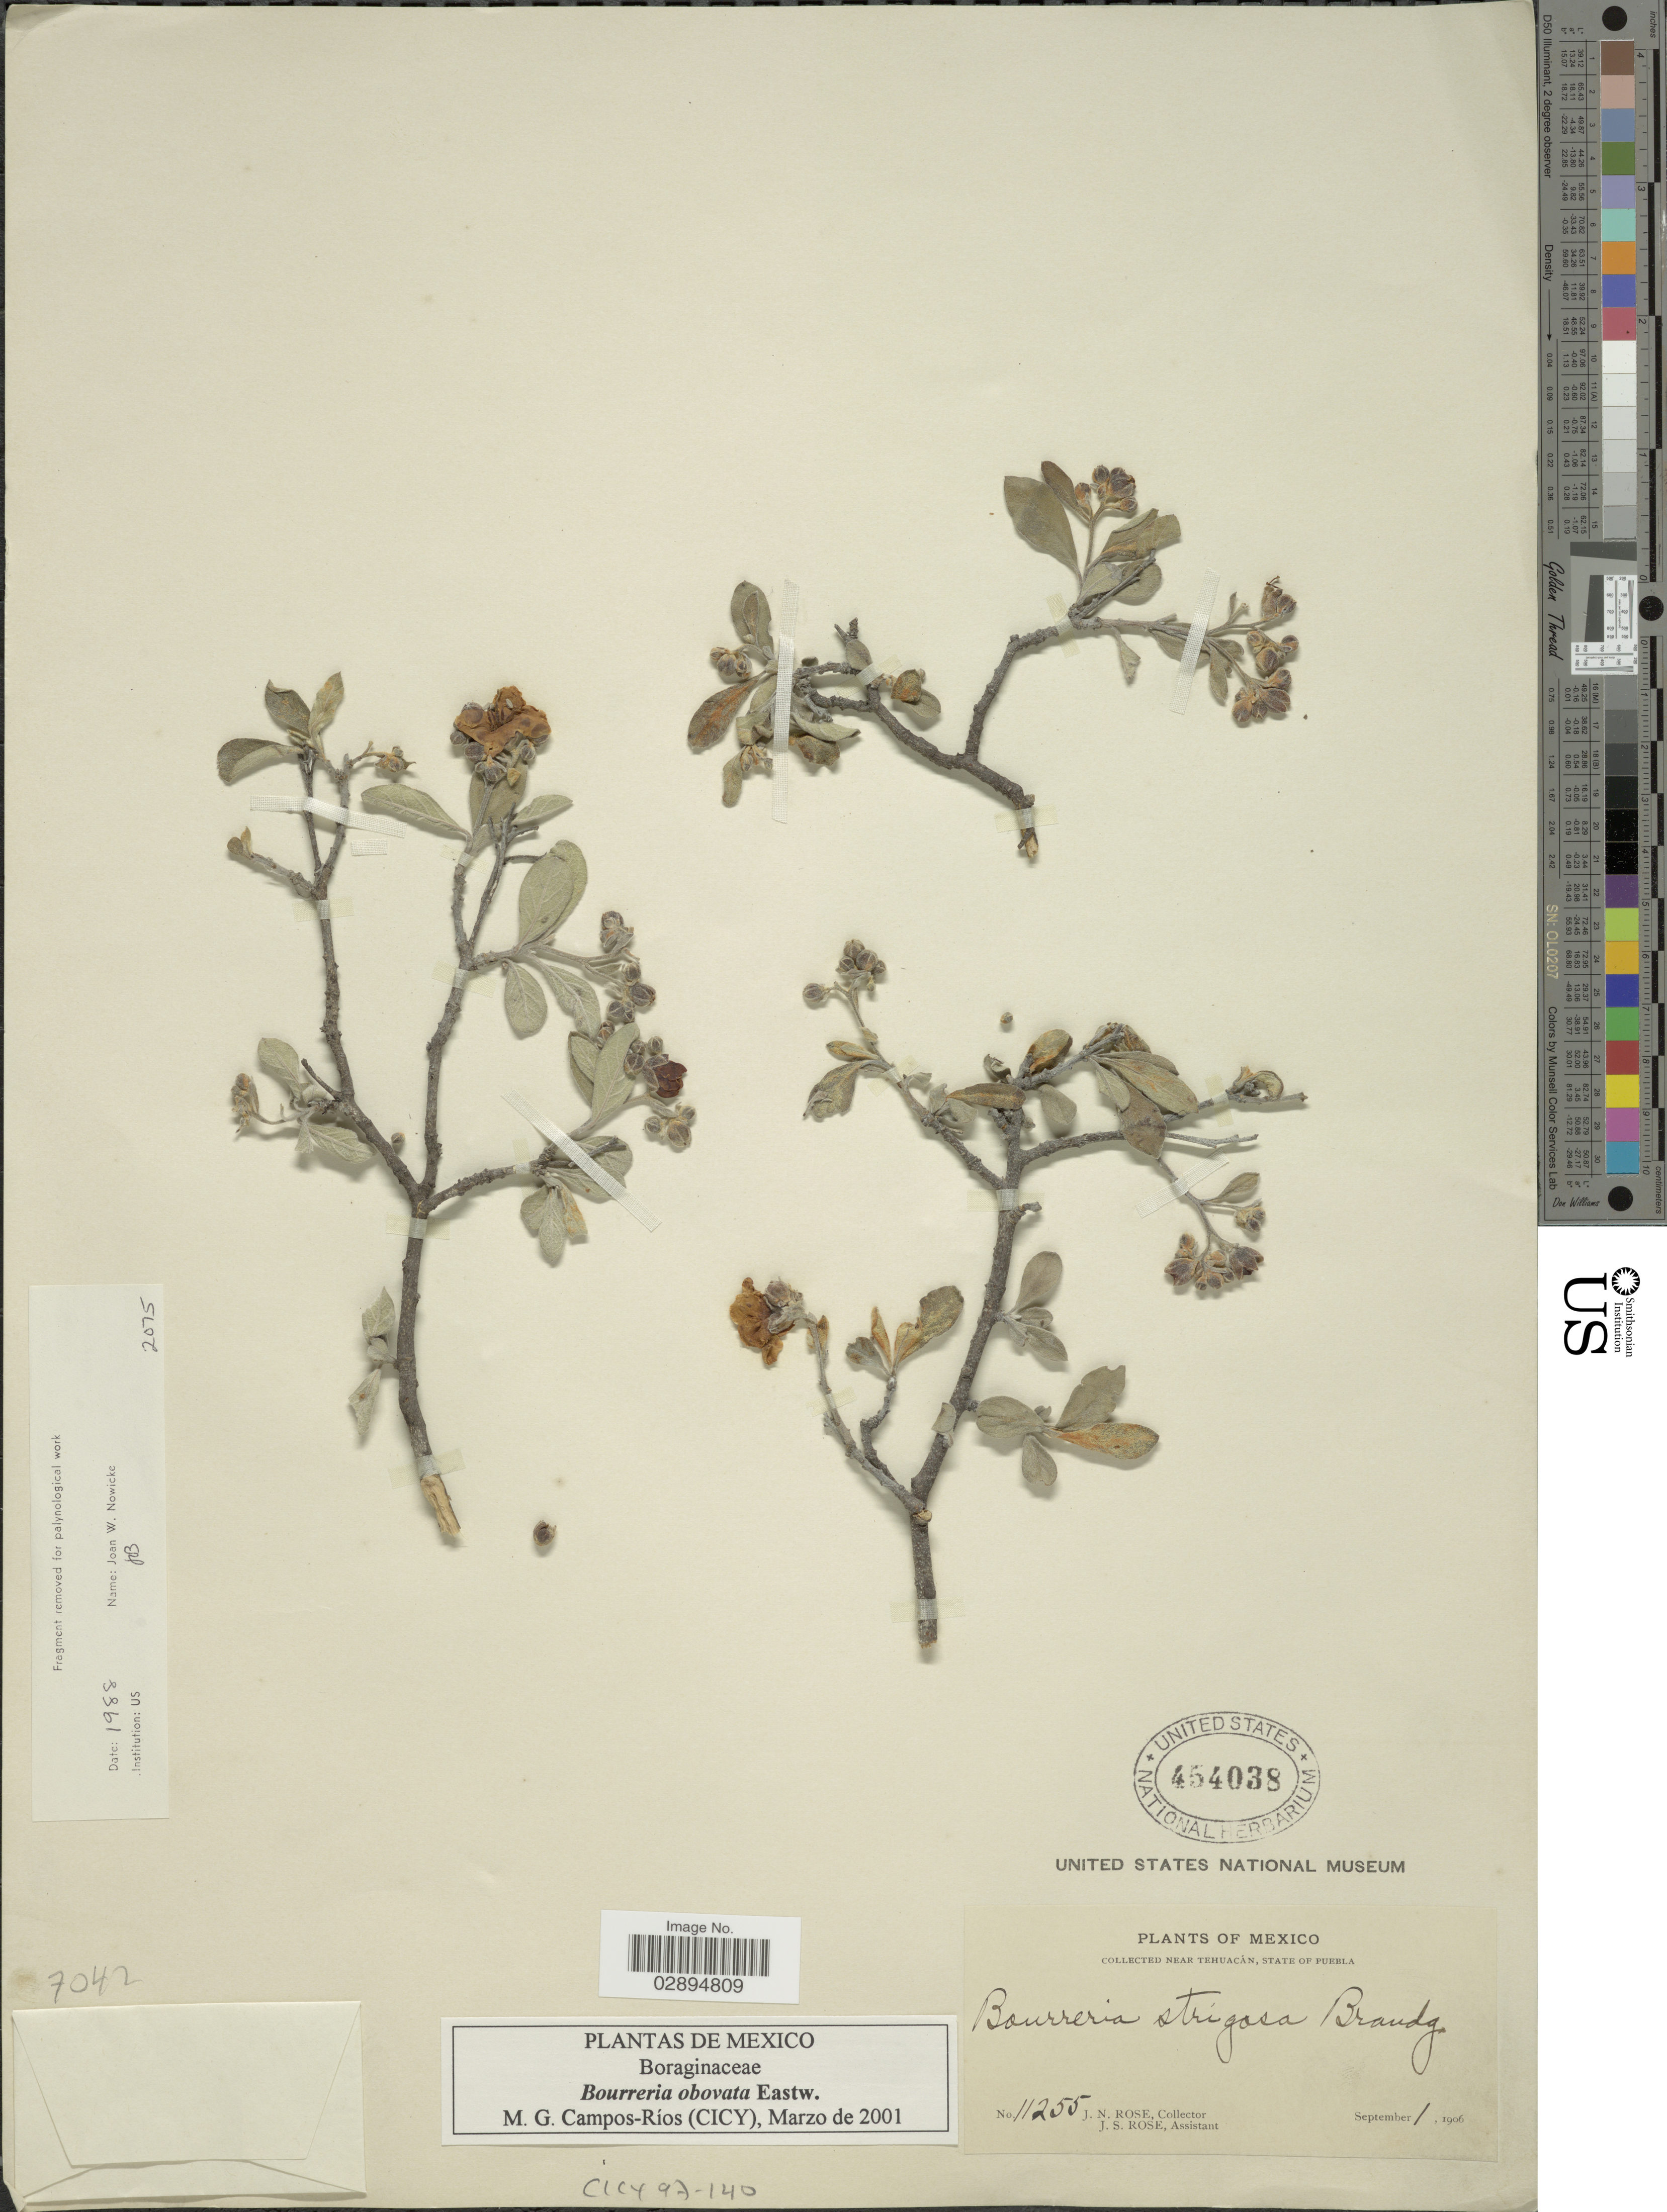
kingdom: Plantae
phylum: Tracheophyta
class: Magnoliopsida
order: Boraginales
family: Ehretiaceae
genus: Bourreria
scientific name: Bourreria obovata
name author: Eastw.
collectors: J. N. Rose & J. S. Rose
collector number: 11255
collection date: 1906-09-01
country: Mexico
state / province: Puebla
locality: Near Tehuacán, State of Puebla.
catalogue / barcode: US 454038